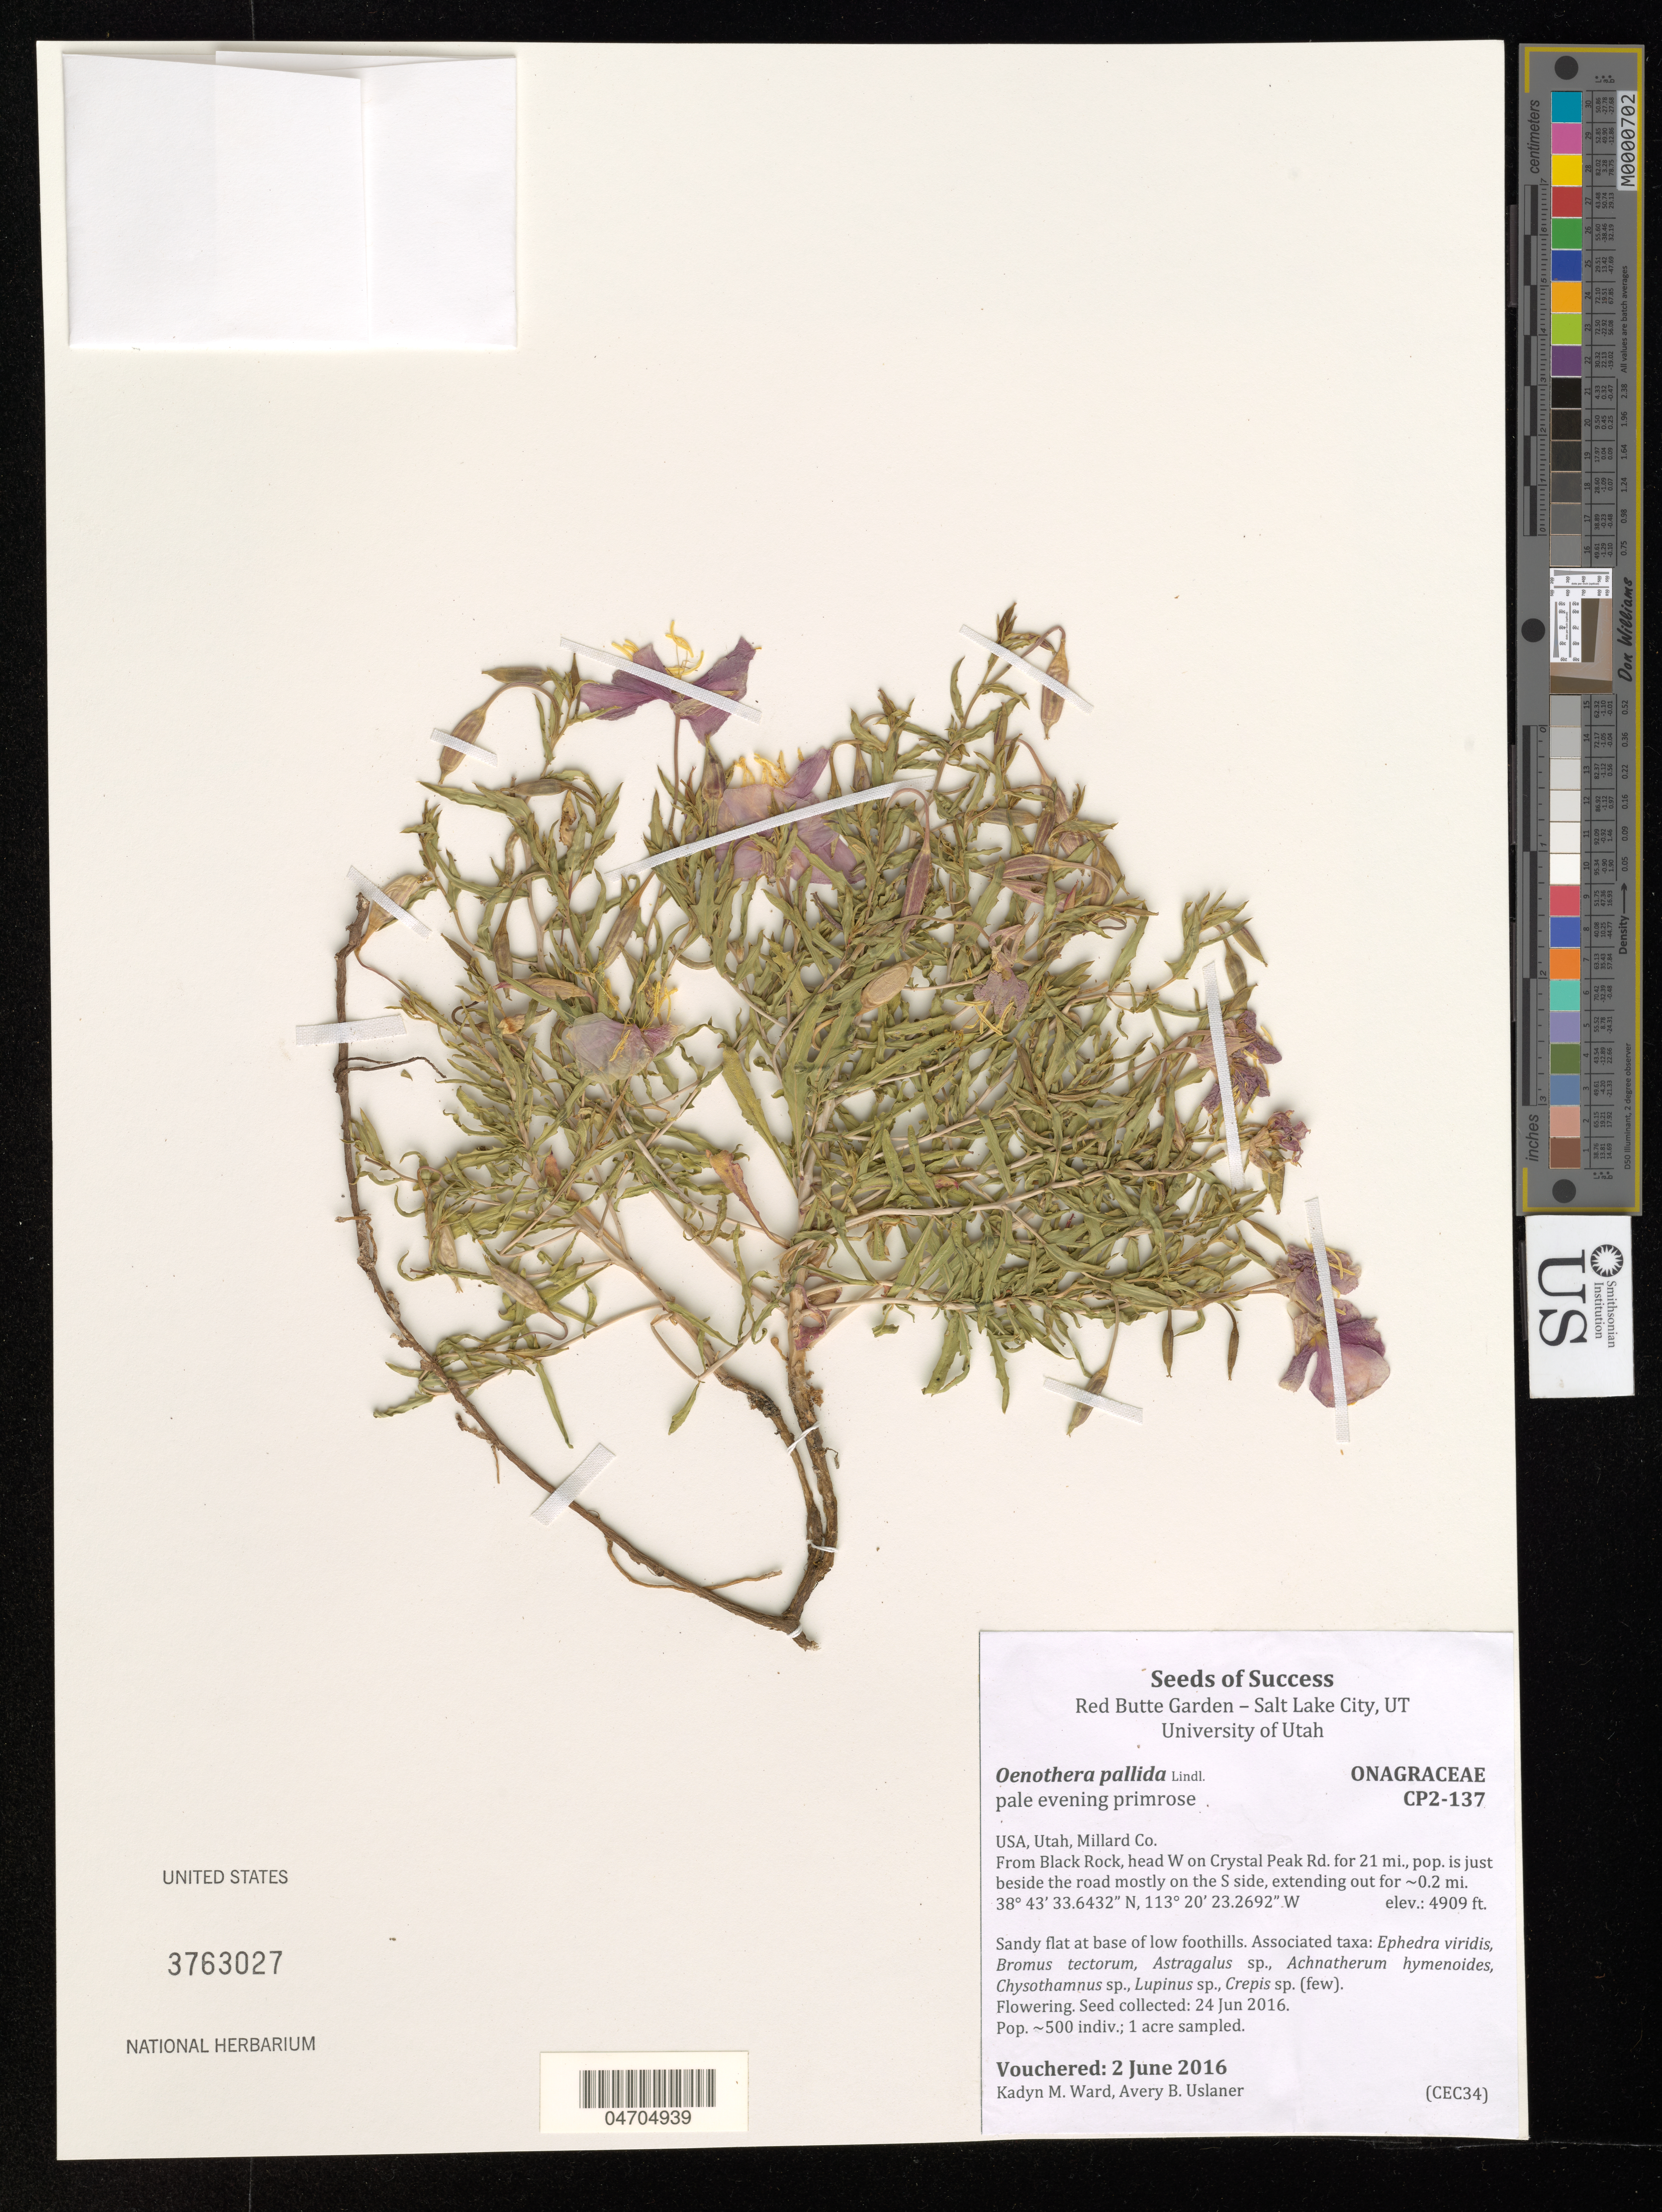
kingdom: Plantae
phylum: Tracheophyta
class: Magnoliopsida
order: Myrtales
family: Onagraceae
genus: Oenothera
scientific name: Oenothera pallida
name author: Lindl.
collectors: K. Ward & A. Uslaner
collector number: CP2-137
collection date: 2016-06-02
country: United States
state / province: Utah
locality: Millard Co. From Black Rock, head W on Crystal Peak Rd. for 21 mi., pop. is just beside the road mostly on the S side, extending out for ~0.2 mi.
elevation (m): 1496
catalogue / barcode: US 3763027